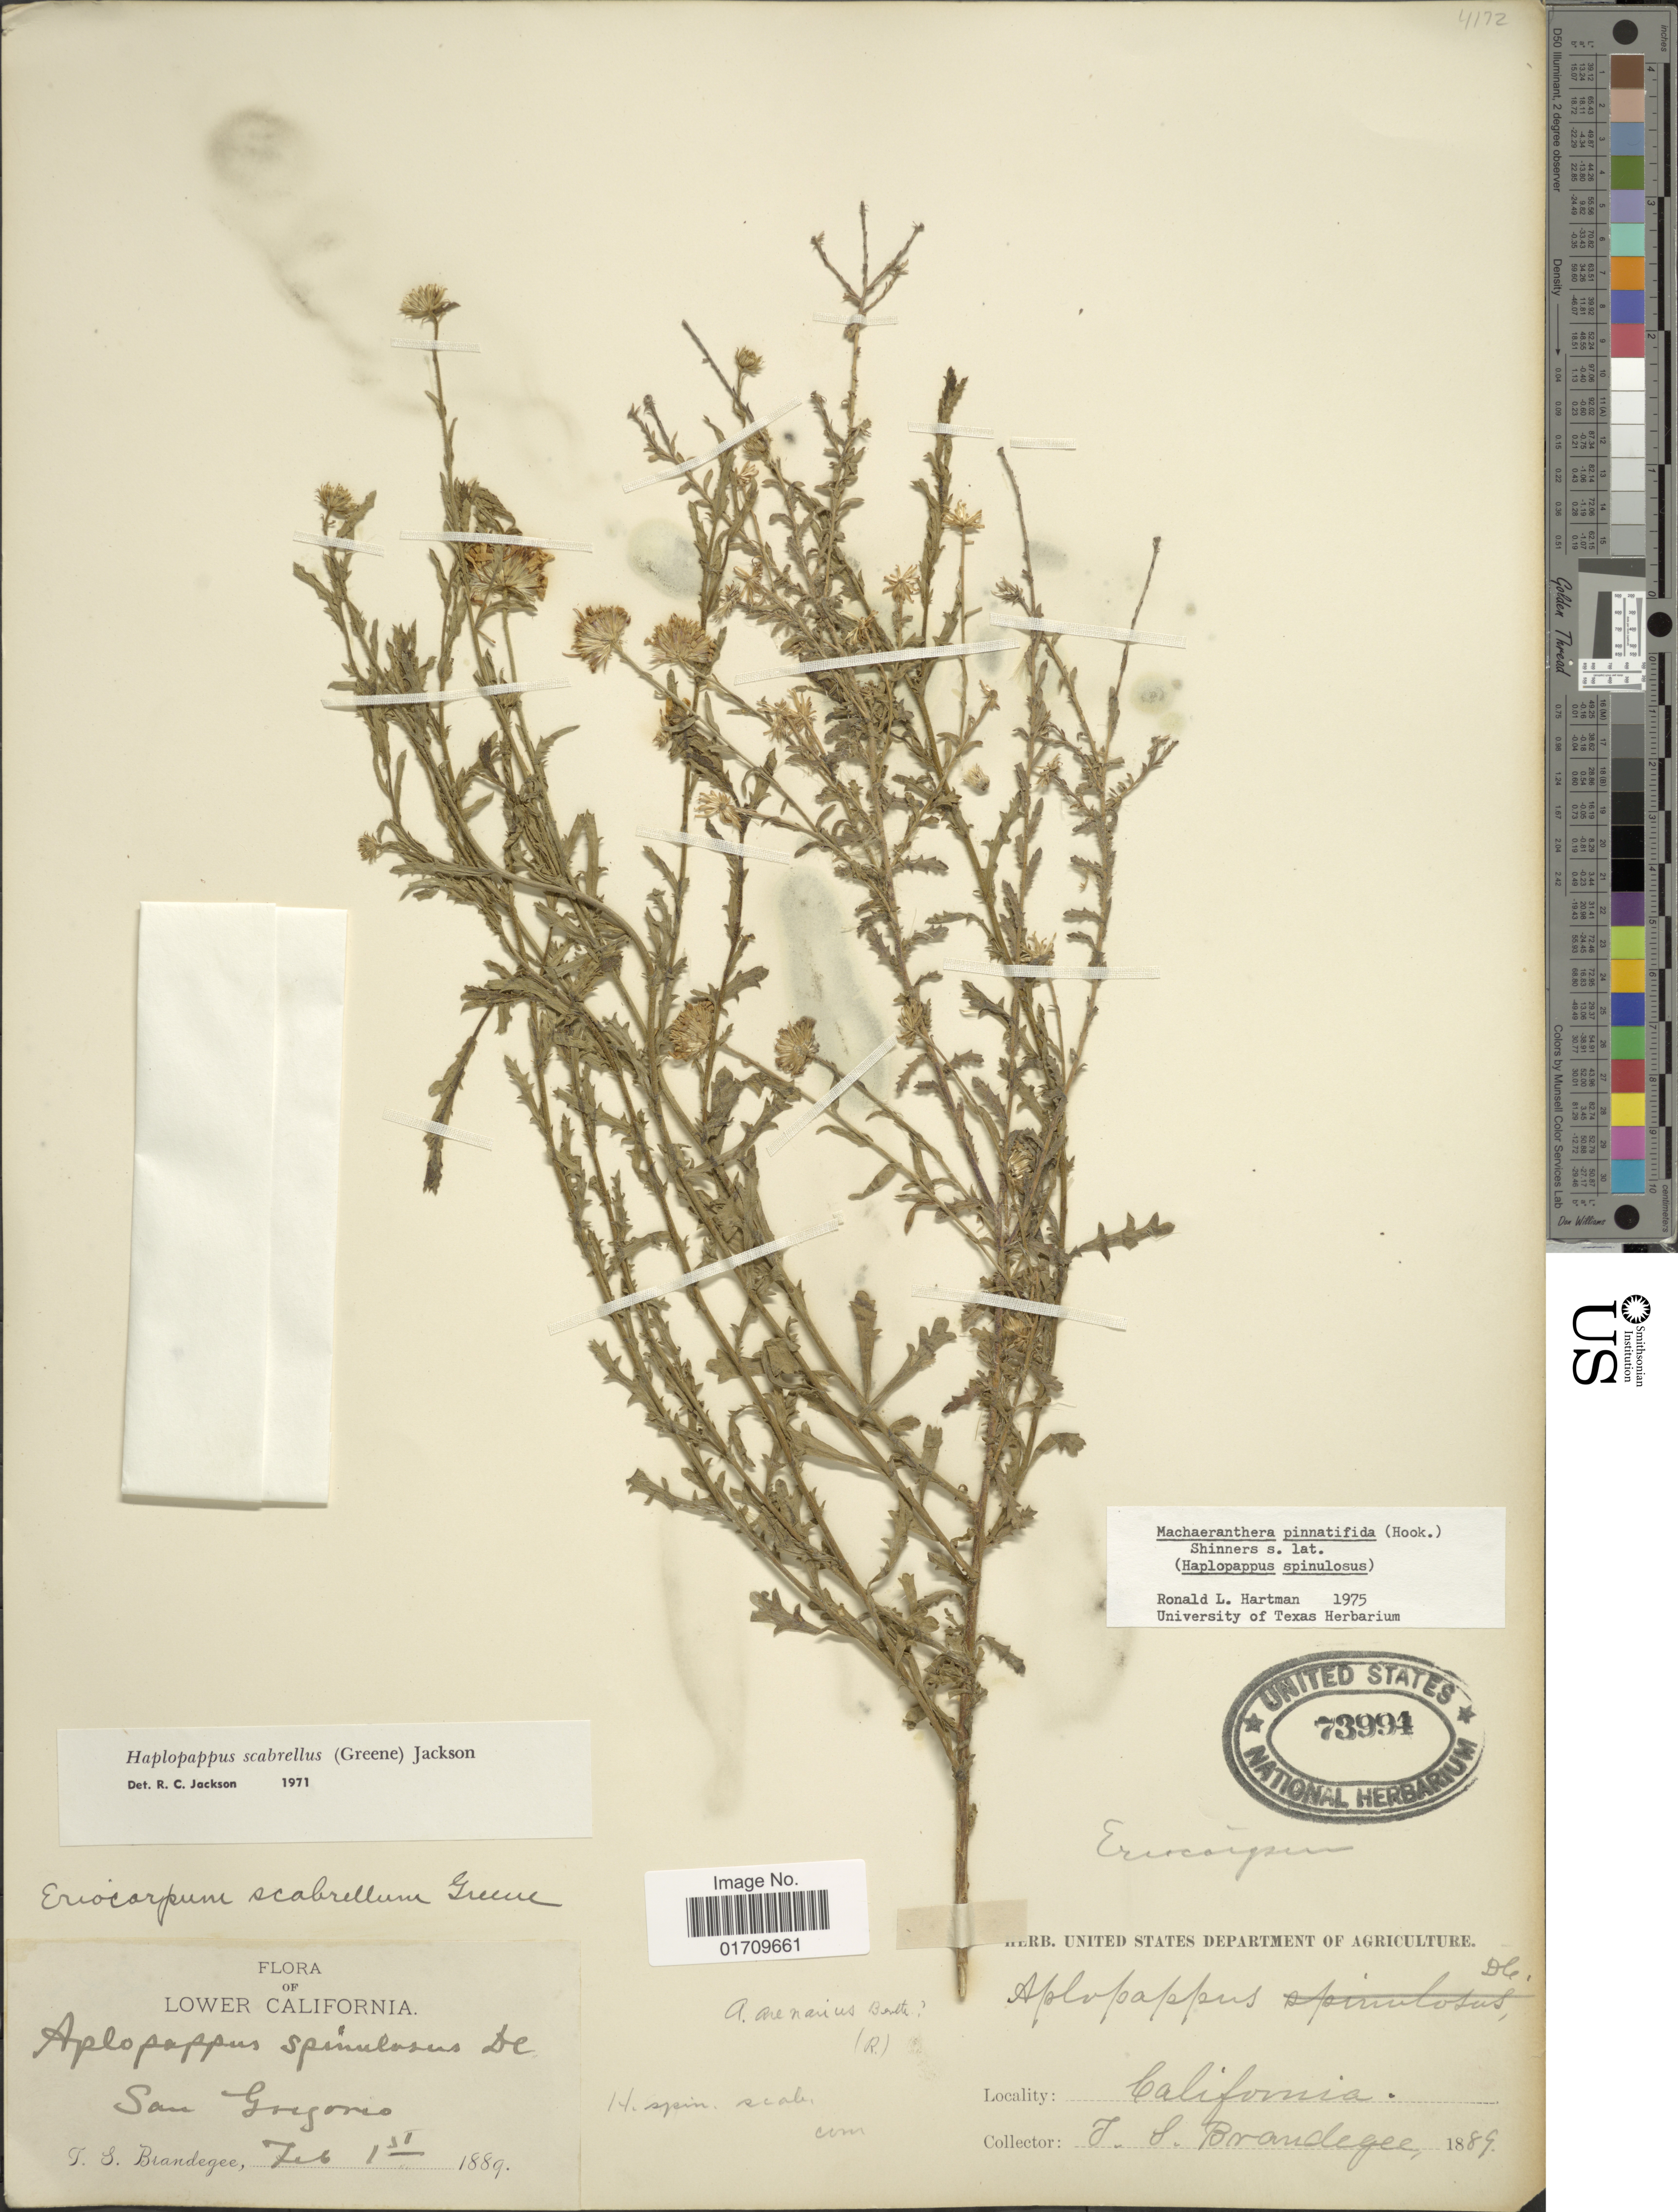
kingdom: Plantae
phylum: Tracheophyta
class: Magnoliopsida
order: Asterales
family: Asteraceae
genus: Machaeranthera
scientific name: Machaeranthera pinnatifida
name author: (Hook.) Shinners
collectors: T. S. Brandegee (herbarium)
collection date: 1889-02-01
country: Mexico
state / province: Baja California Sur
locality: Lower California, San Gregorio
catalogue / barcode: US 73994